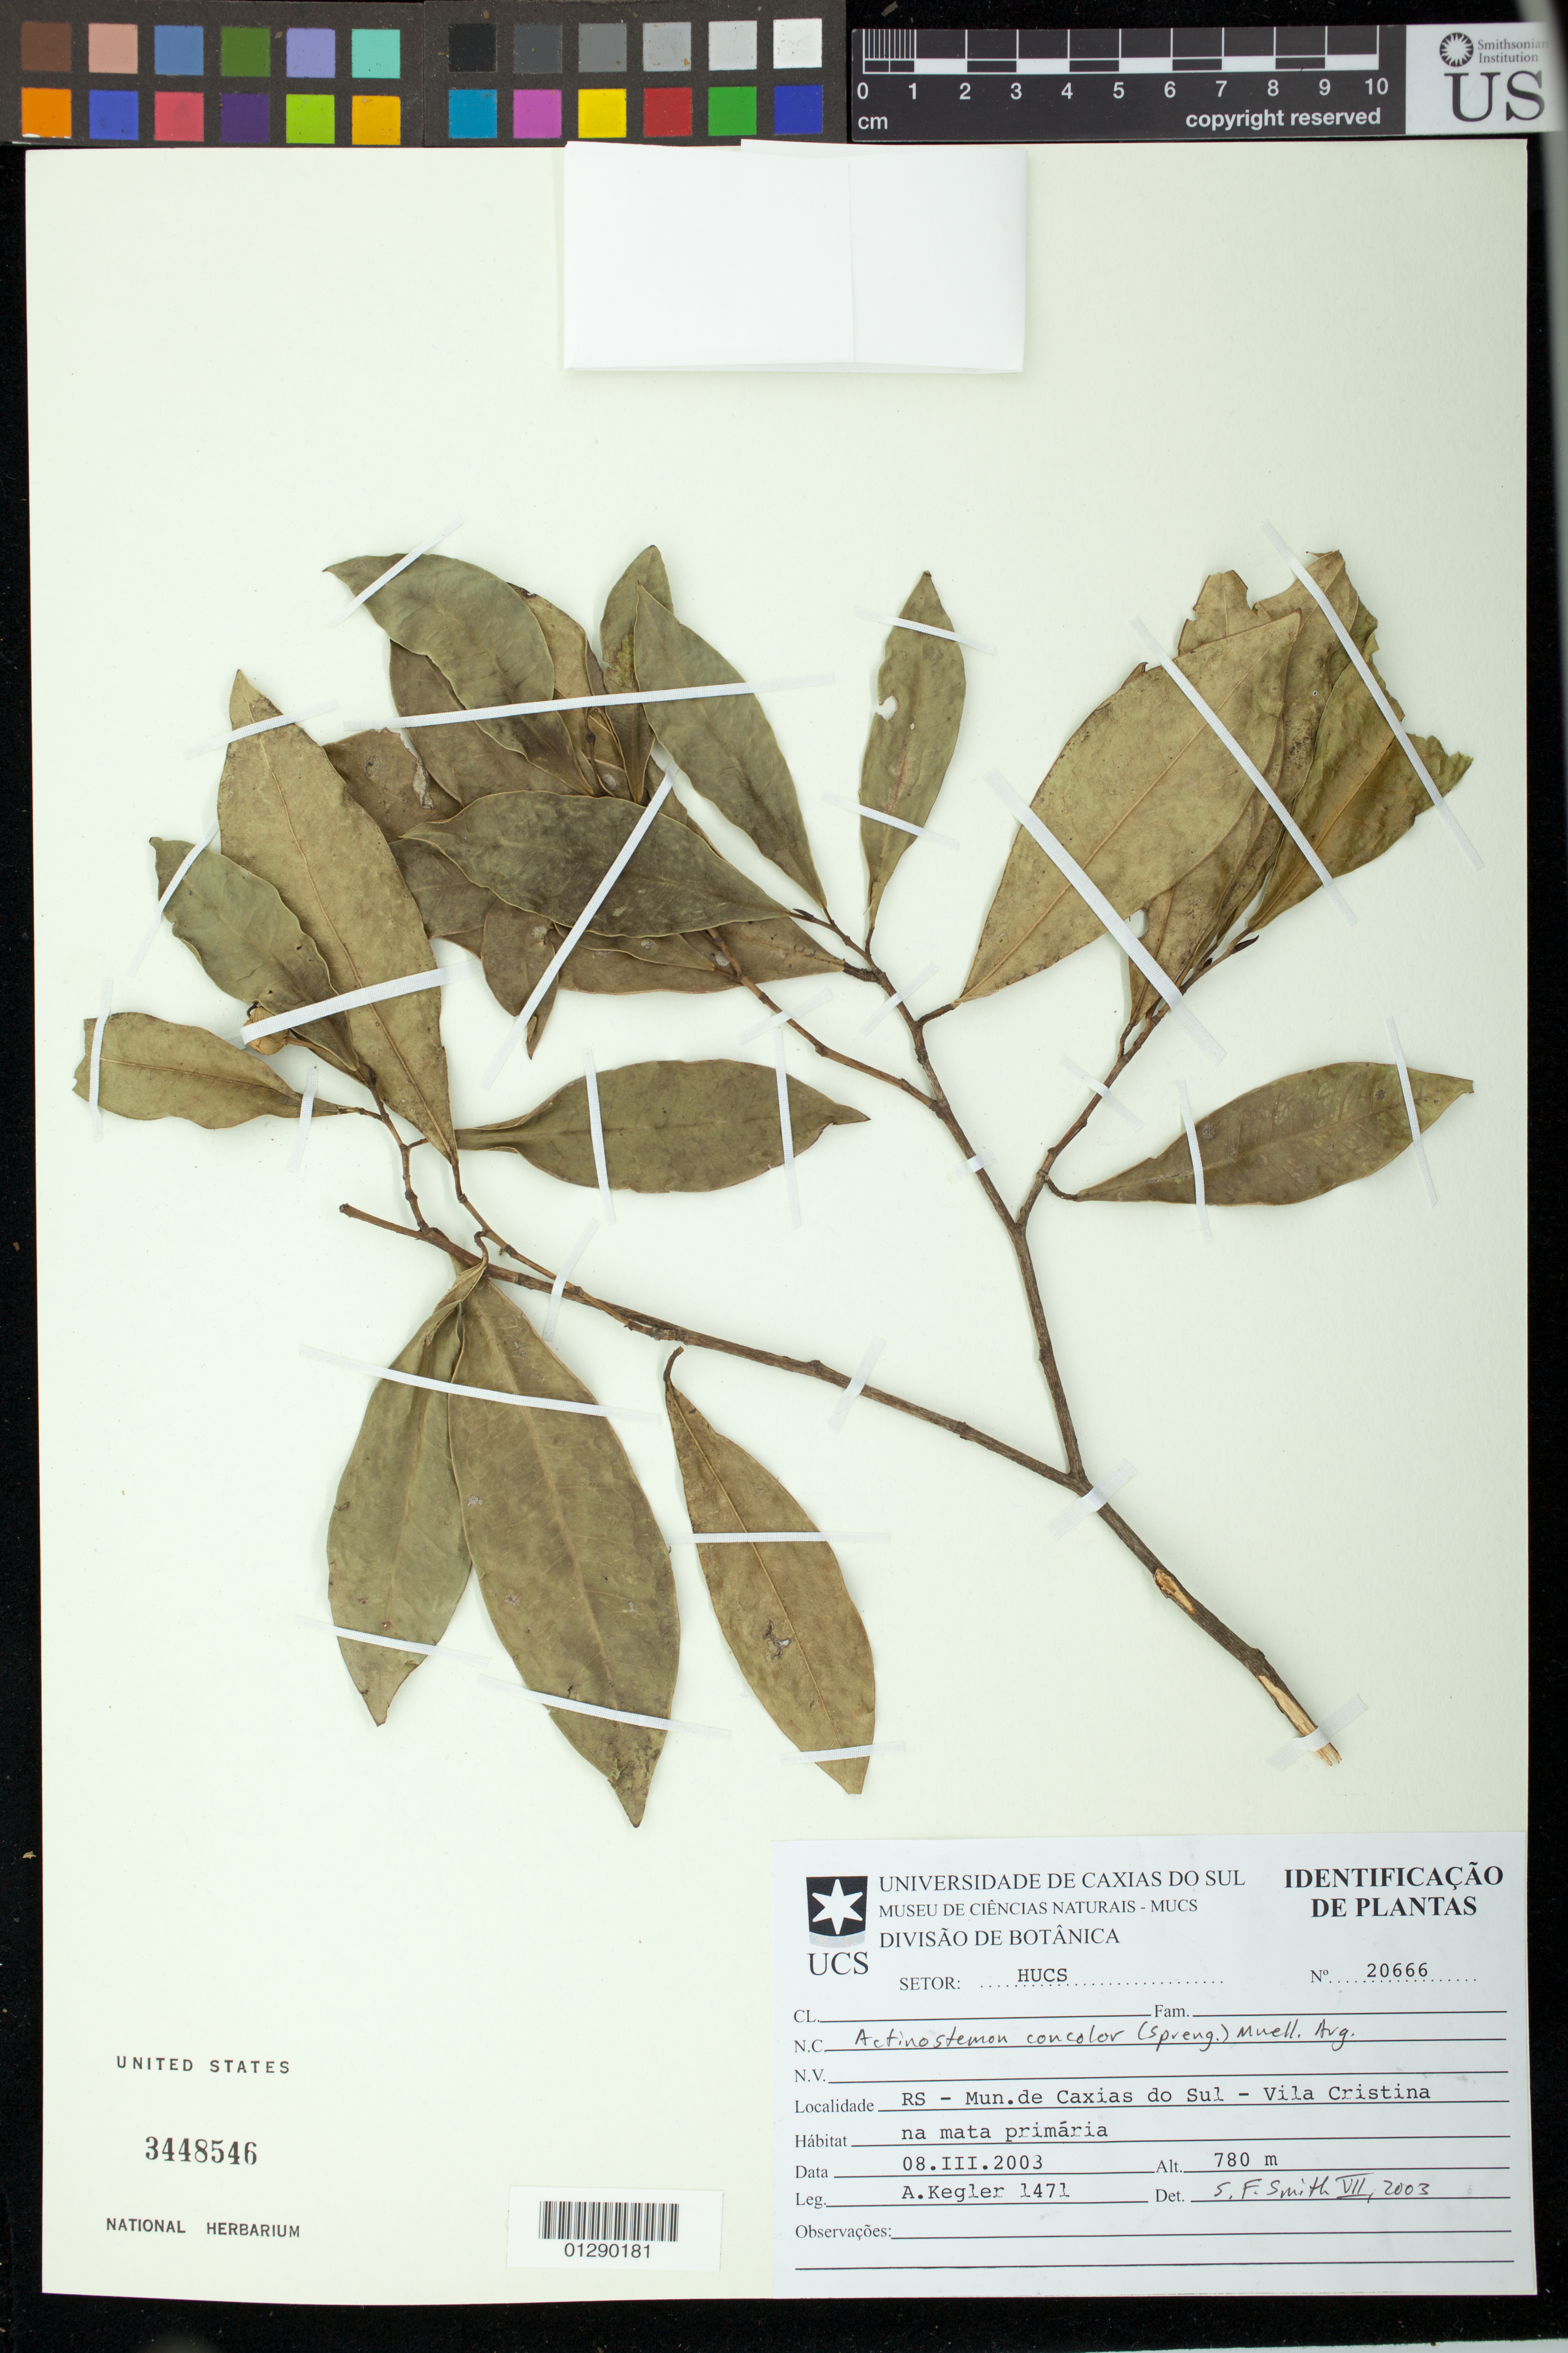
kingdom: Plantae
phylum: Tracheophyta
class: Magnoliopsida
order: Malpighiales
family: Euphorbiaceae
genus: Actinostemon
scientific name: Actinostemon concolor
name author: (Spreng.) Müll. Arg.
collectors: A. Kegler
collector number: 1471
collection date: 2003-03-08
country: Brazil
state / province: Rio Grande do Sul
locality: Mun. de Caxias do Sul - Vila Cristina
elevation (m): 780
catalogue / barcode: US 3448546